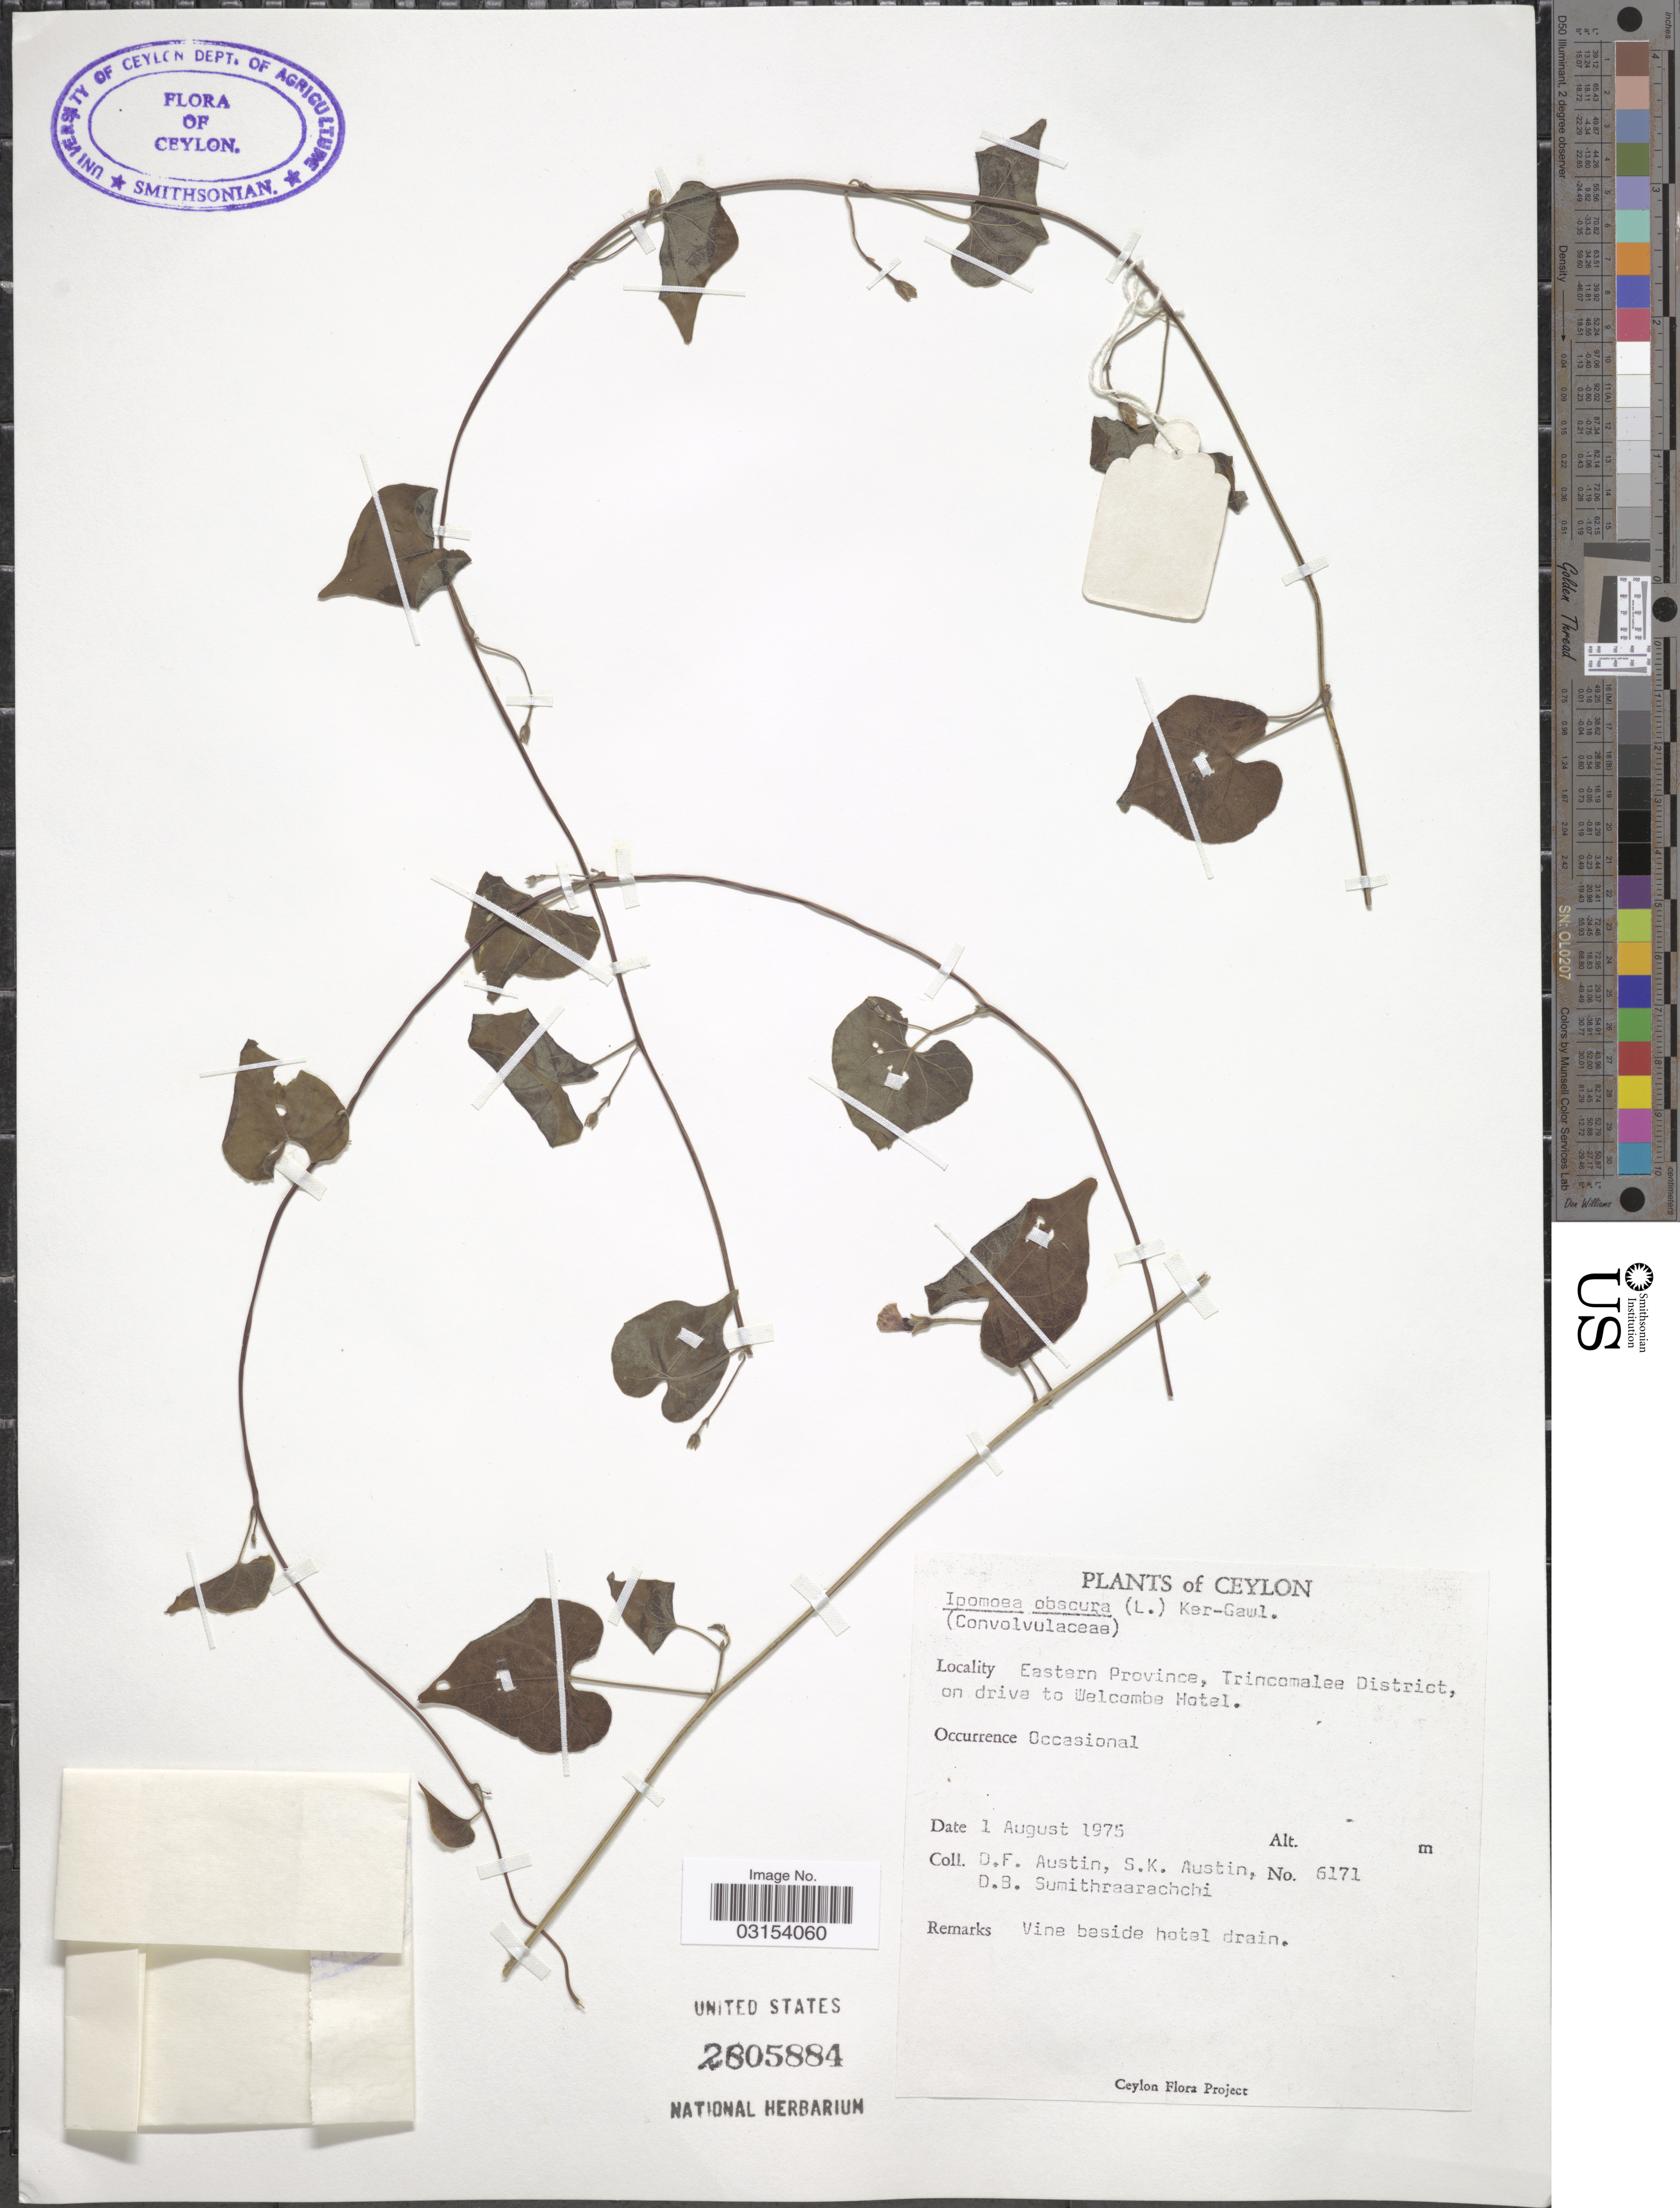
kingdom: Plantae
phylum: Tracheophyta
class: Magnoliopsida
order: Solanales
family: Convolvulaceae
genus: Ipomoea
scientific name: Ipomoea obscura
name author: (L.) Ker Gawl.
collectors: D. Austin, S. Austin & D. B. Sumithraarachchi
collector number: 6171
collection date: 1975-08-01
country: Sri Lanka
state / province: Eastern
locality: Ceylon, Eastern Province, Trincomalee District, on drive to Welcombe Hotel.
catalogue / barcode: US 2805884